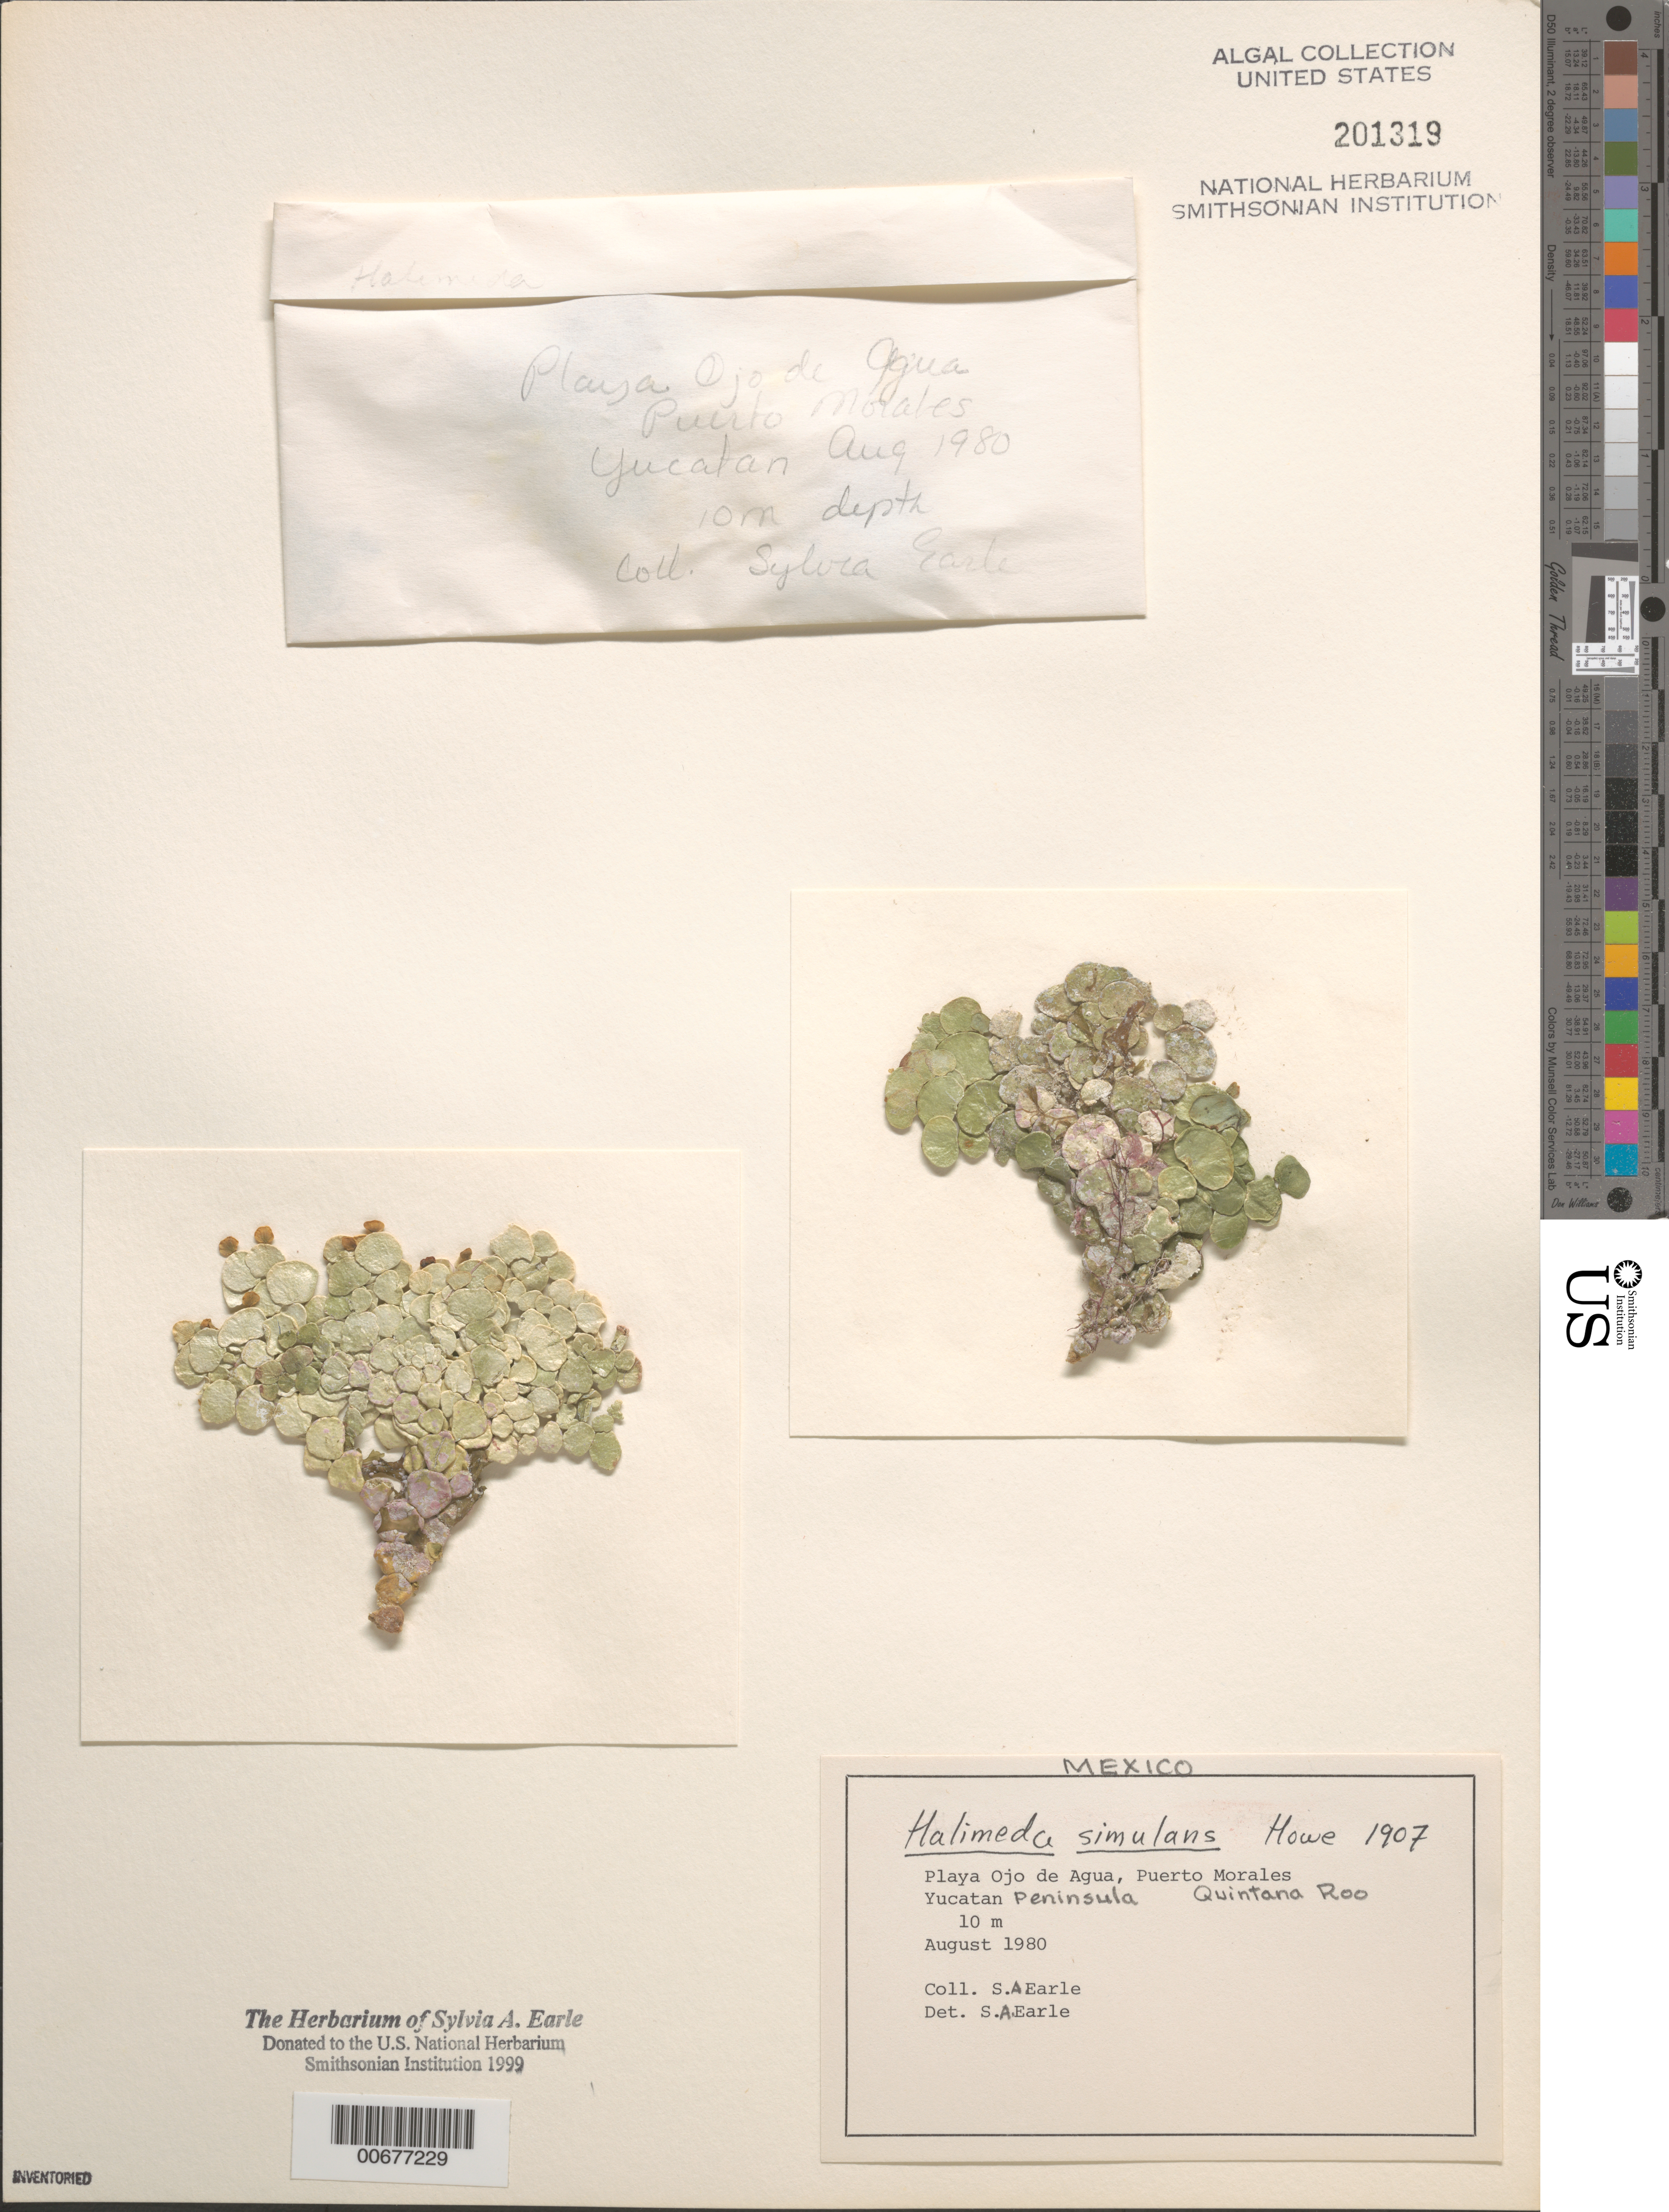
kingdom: Plantae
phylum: Chlorophyta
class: Ulvophyceae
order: Bryopsidales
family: Halimedaceae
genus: Halimeda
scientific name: Halimeda simulans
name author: M. Howe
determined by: Earle, S. A.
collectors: S. A. Earle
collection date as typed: Aug 1980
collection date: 1980-08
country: Mexico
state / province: Quintana Roo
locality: Playa Ojo de Agua, Puerto Morales, Yucatan Peninsula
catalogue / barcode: US 201319